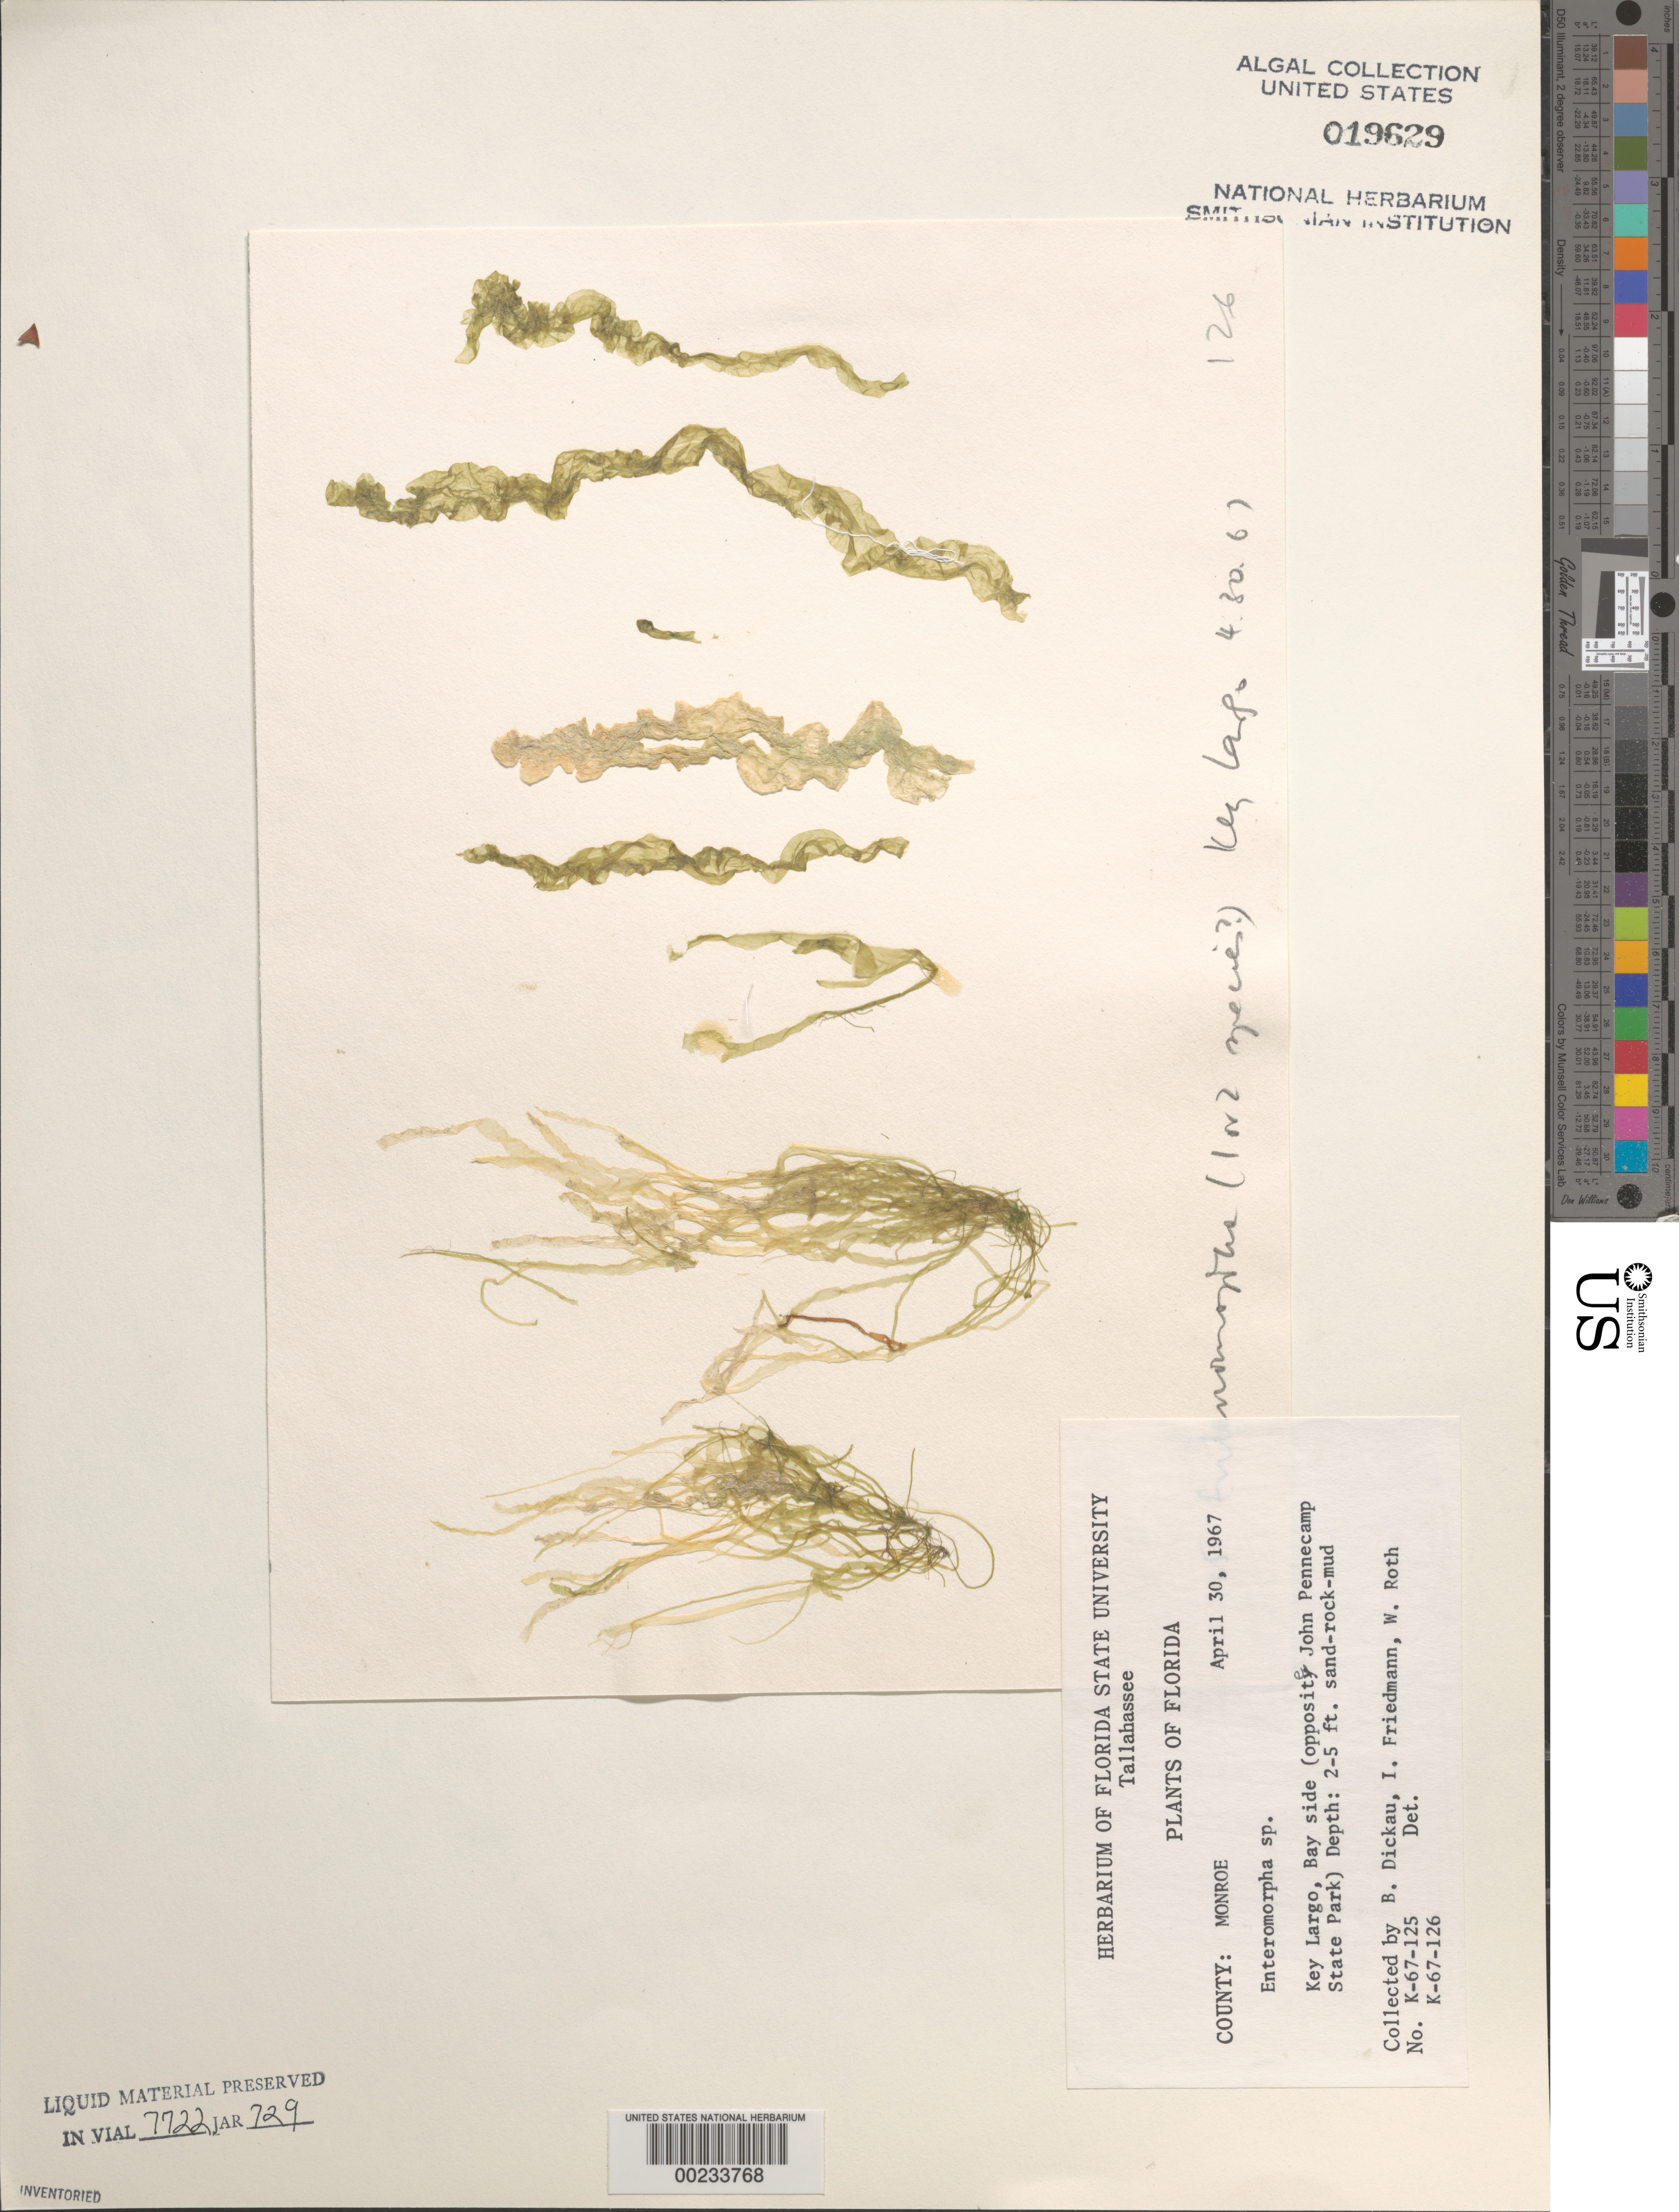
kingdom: Plantae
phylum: Chlorophyta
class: Ulvophyceae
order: Ulvales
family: Ulvaceae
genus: Ulva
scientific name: Ulva sp.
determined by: Algae name updating Project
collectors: B. Dickau, E. Friedmann & W. C. Roth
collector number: K-67-125 & K-67-126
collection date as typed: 30 Apr 1967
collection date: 1967-04-30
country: United States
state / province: Florida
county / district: Monroe County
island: Key Largo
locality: Opposite John Pennekamp State Park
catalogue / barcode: US 19629